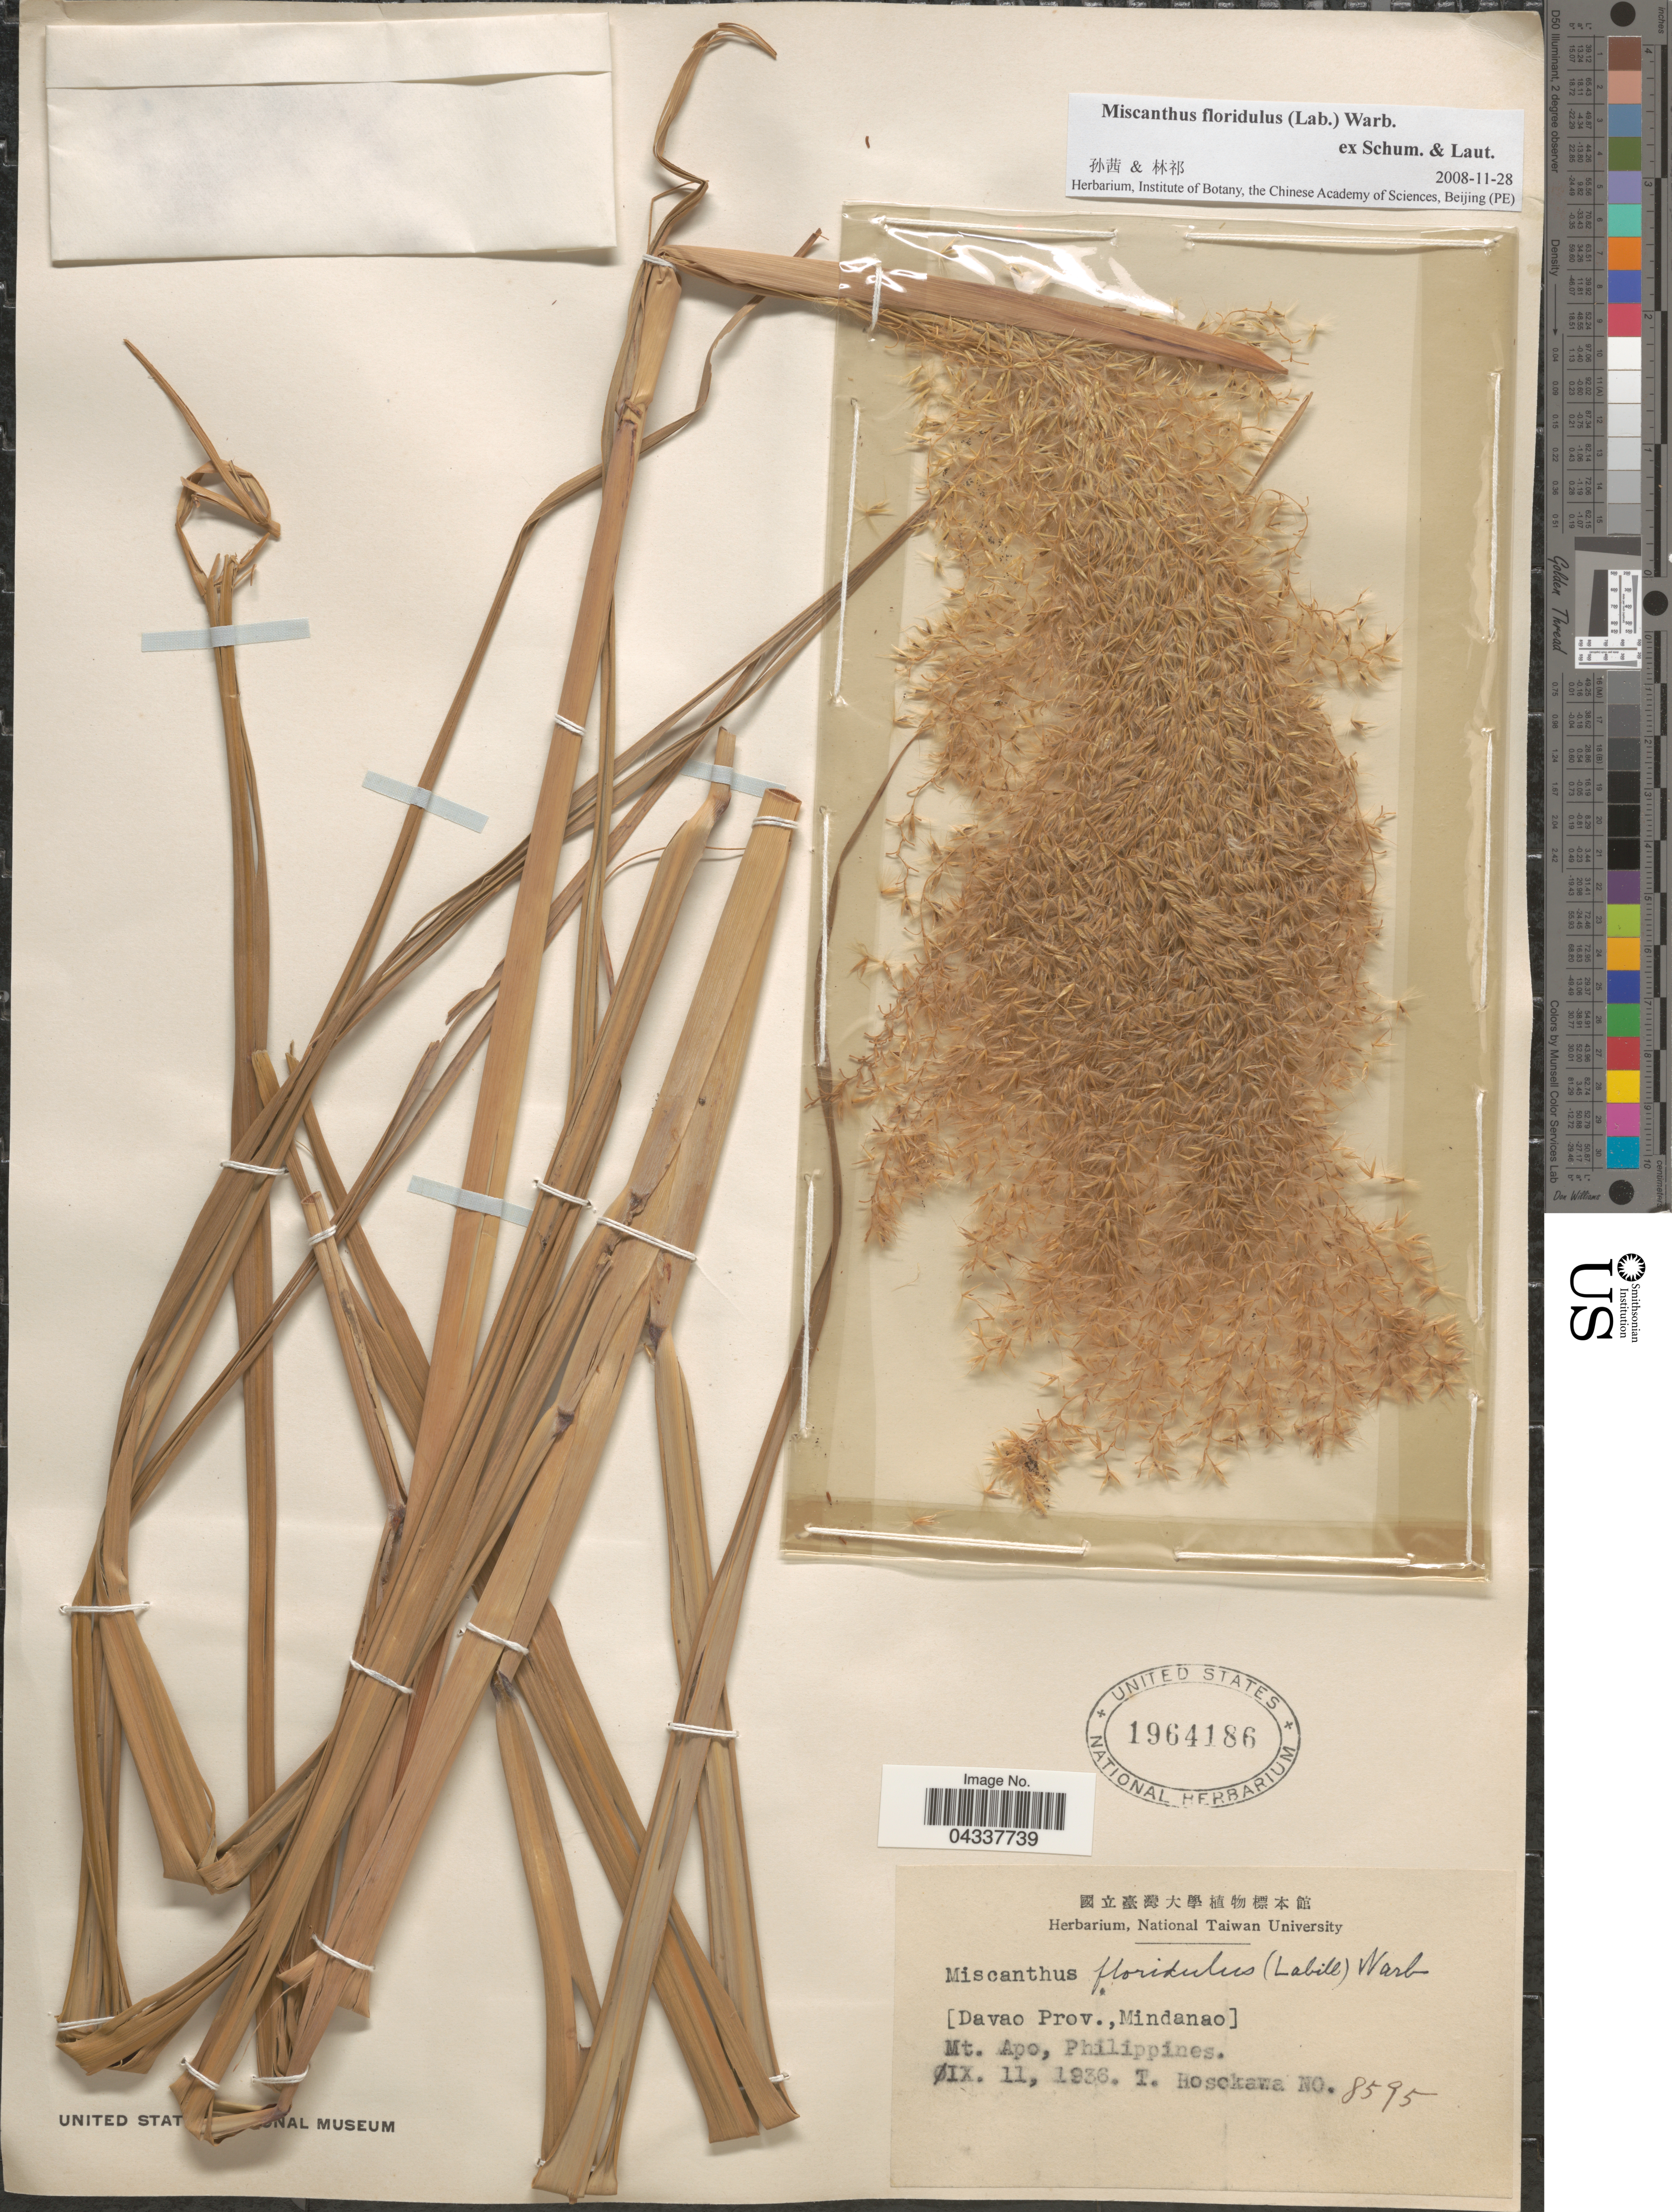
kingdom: Plantae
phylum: Tracheophyta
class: Liliopsida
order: Poales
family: Poaceae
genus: Miscanthus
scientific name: Miscanthus floridulus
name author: (Labill.) Warb.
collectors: T. Hosokawa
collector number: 8595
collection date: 1936-09-11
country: Philippines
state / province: Davao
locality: [Davao Prov., Mindanao]. Mt. Apo.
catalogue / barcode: US 1964186